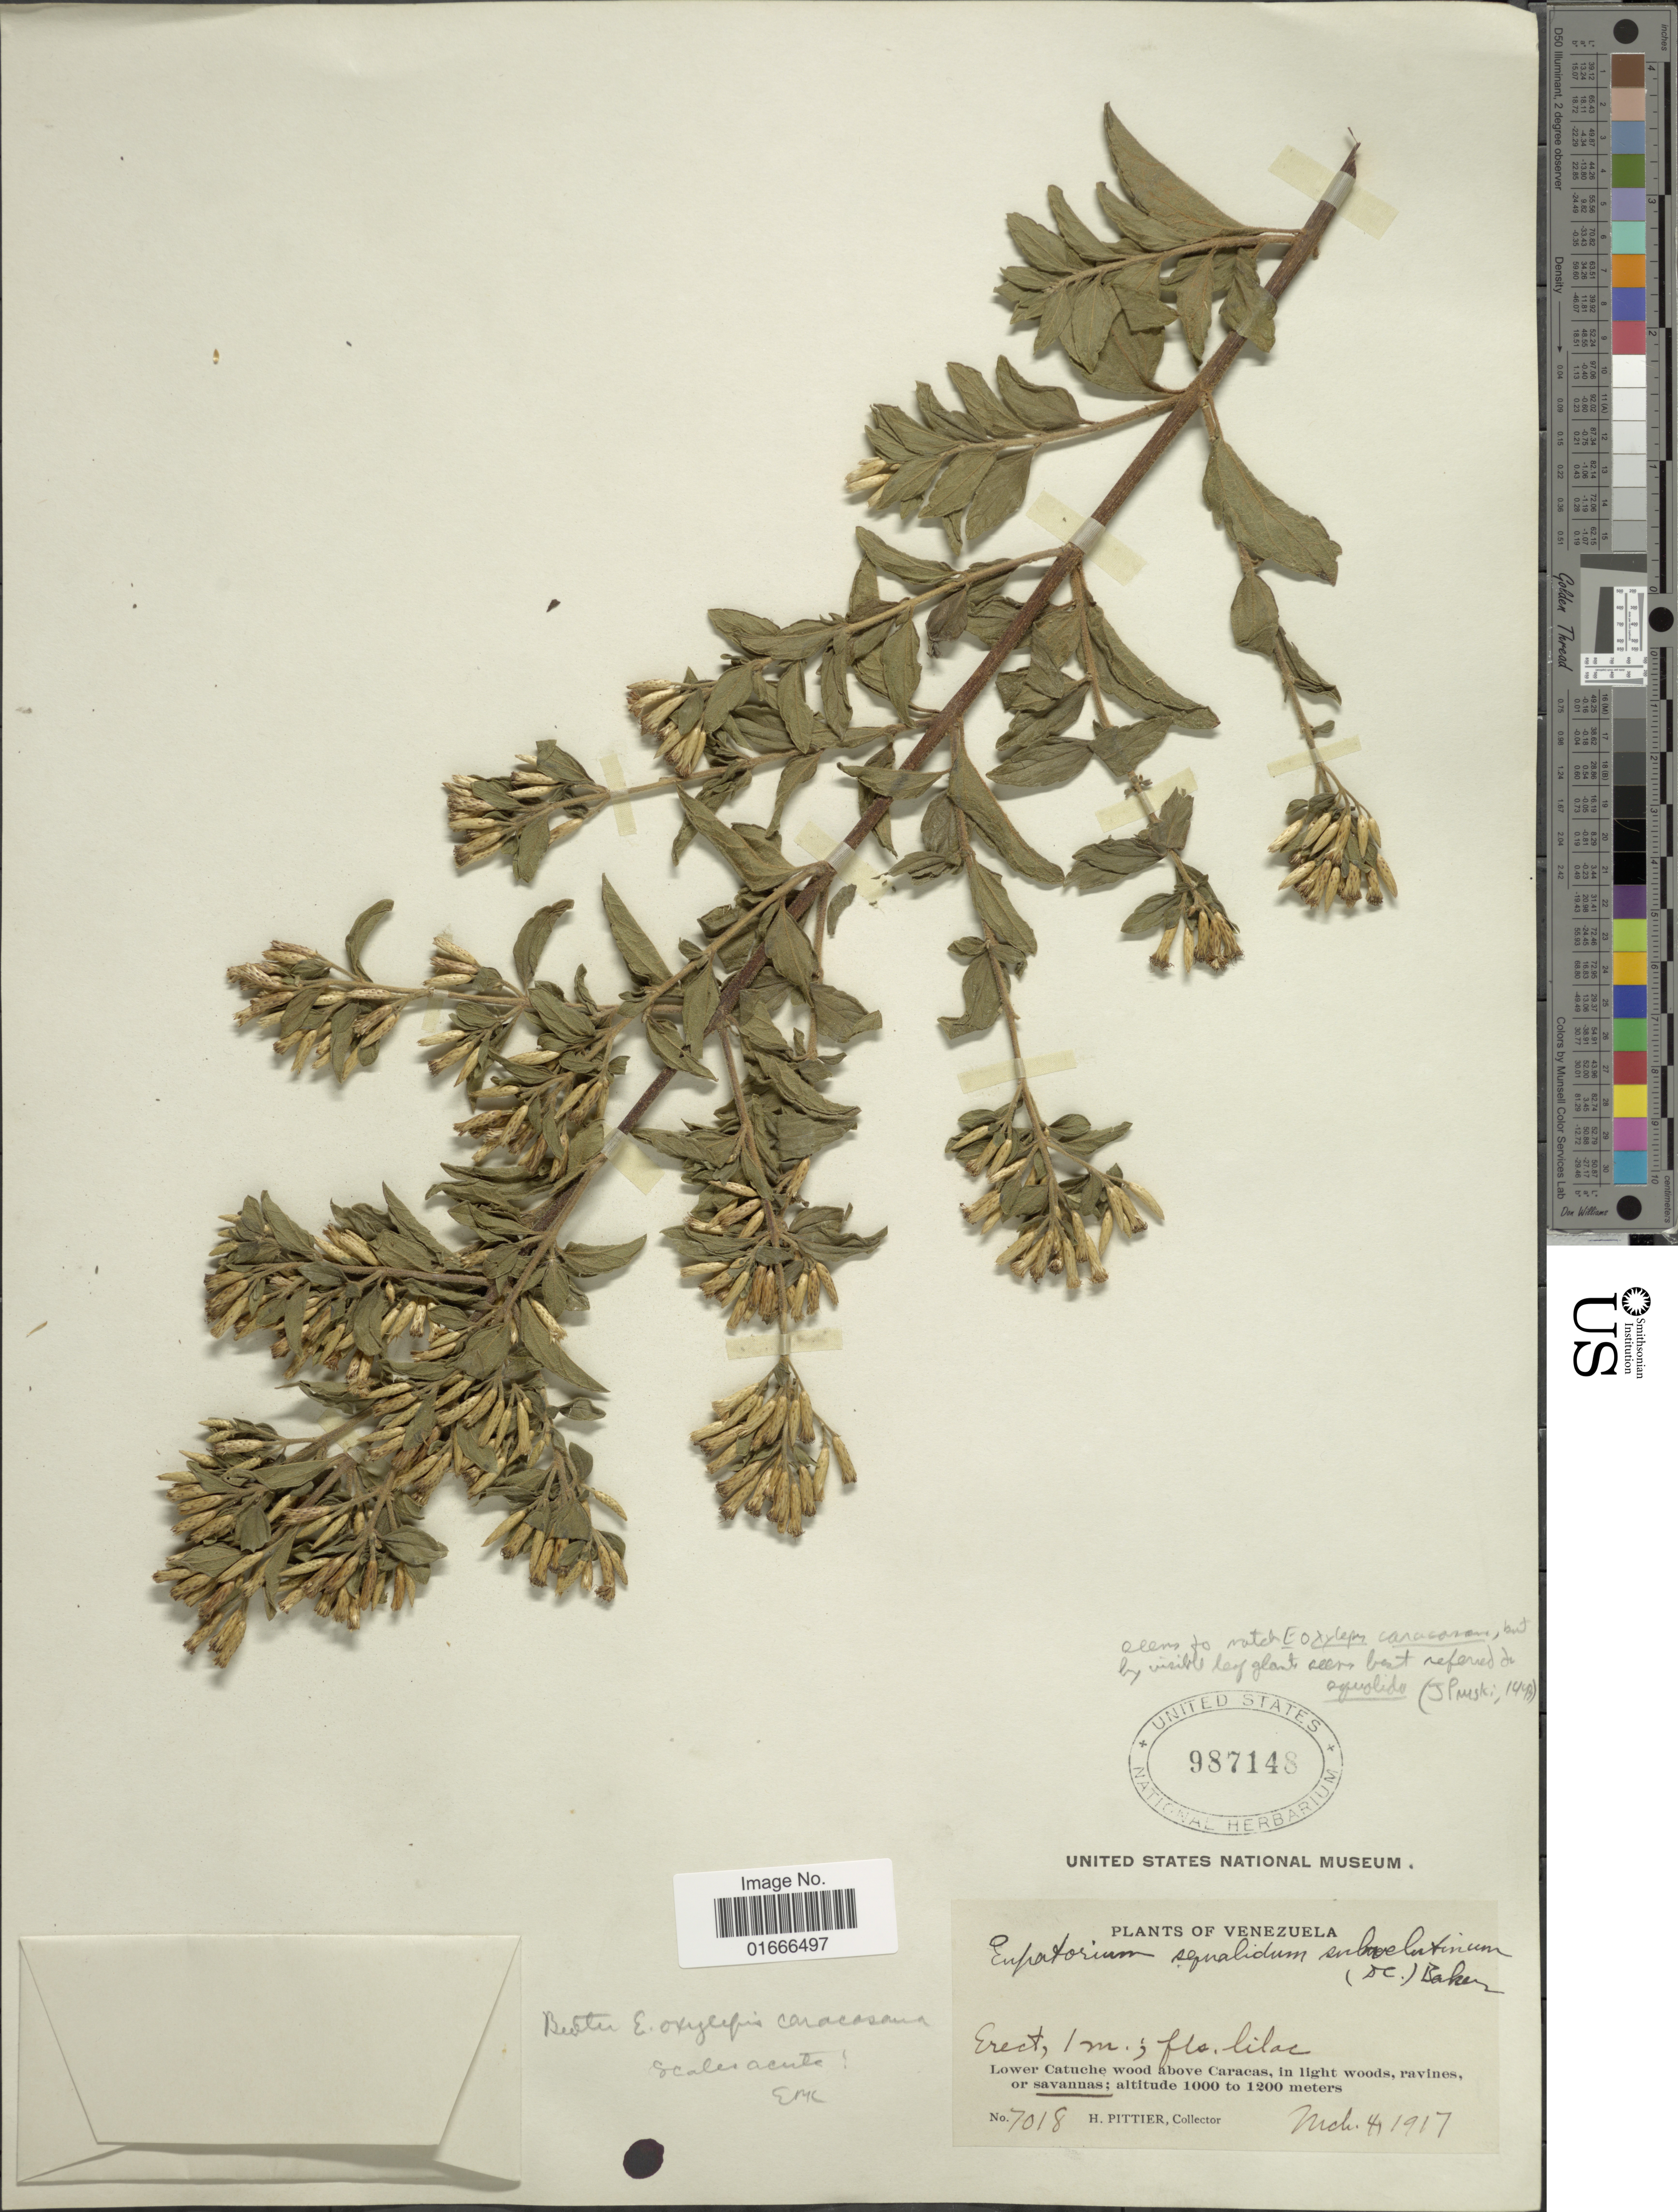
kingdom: Plantae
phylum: Tracheophyta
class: Magnoliopsida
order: Asterales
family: Asteraceae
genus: Chromolaena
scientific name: Chromolaena squalida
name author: (DC.) R.M. King & H. Rob.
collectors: H. F. Pittier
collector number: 7018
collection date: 1917-03-04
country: Venezuela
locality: Lower Catuche wood above Caracas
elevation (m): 1000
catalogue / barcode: US 987148